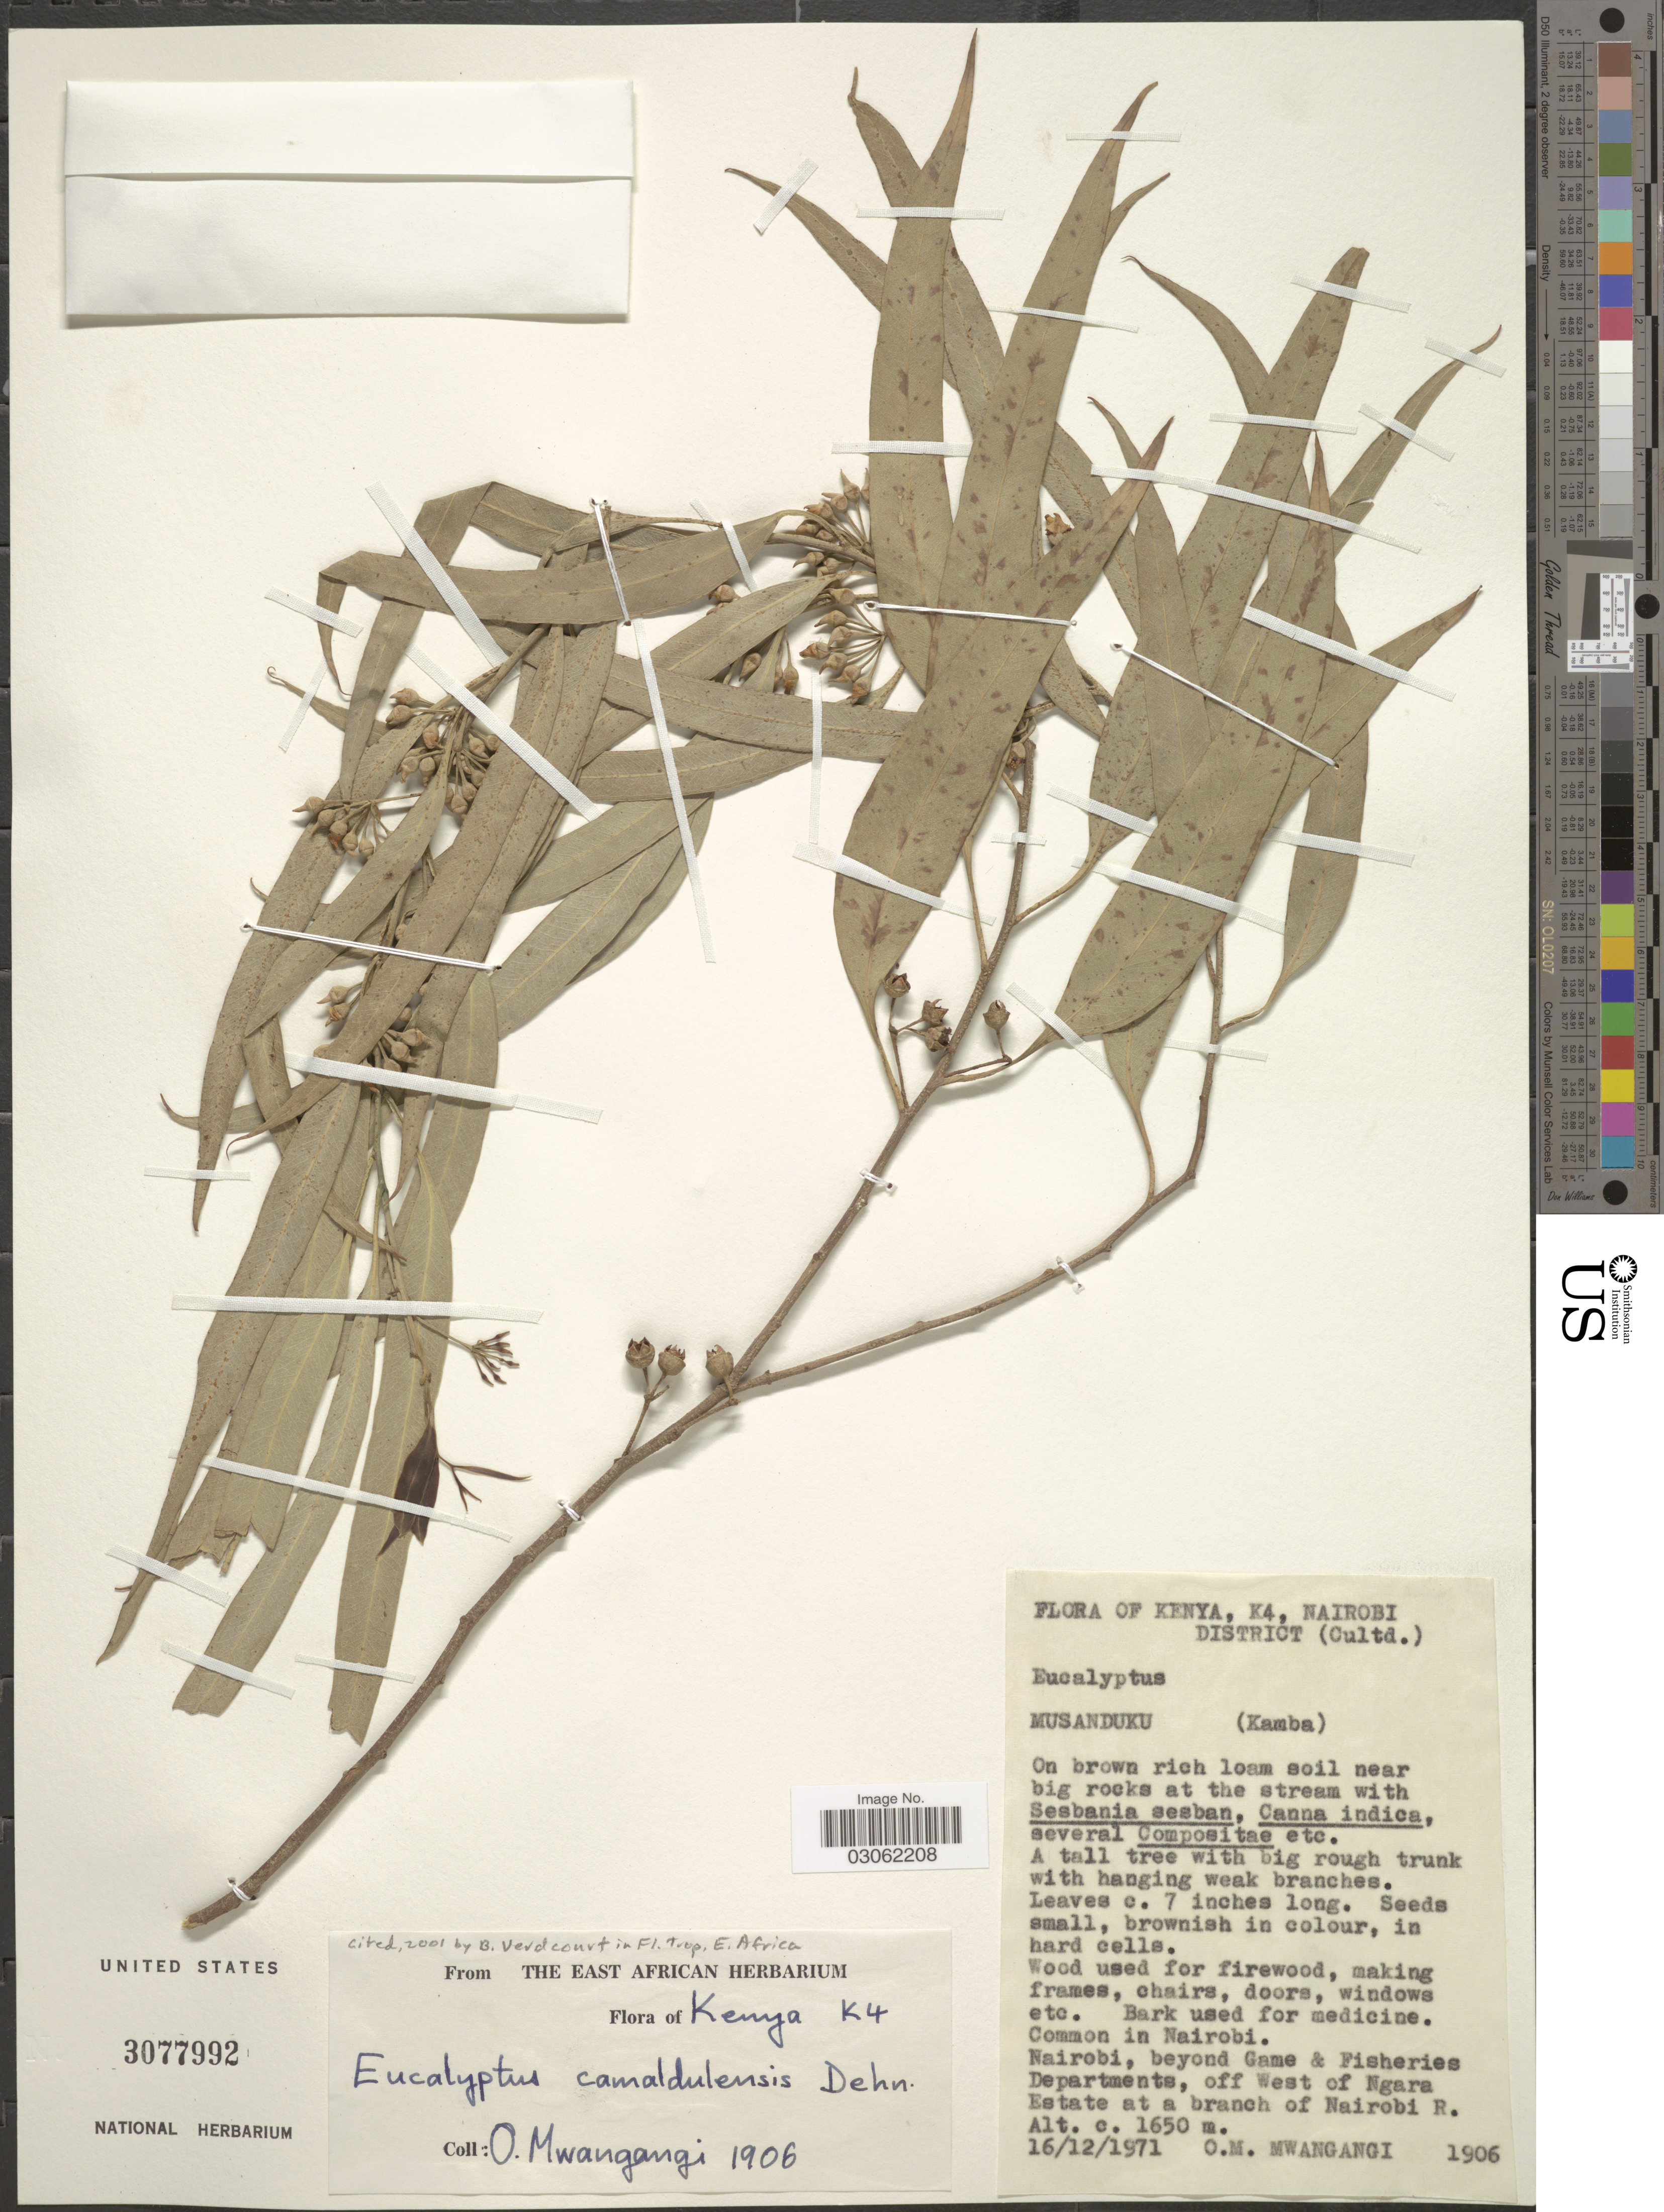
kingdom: Plantae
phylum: Tracheophyta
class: Magnoliopsida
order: Myrtales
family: Myrtaceae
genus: Eucalyptus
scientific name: Eucalyptus camaldulensis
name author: Dehnh.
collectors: O. M. Mwangangi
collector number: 1906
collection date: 1971-12-16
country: Kenya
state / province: Nairobi Area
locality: K4. Nairobi District. (Cultd.). Common in Nairobi. Nairobi, beyond Game & Fisheries Departments, off West of Ngara Estate at a branch of Nairobi R.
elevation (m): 1650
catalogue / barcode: US 3077992